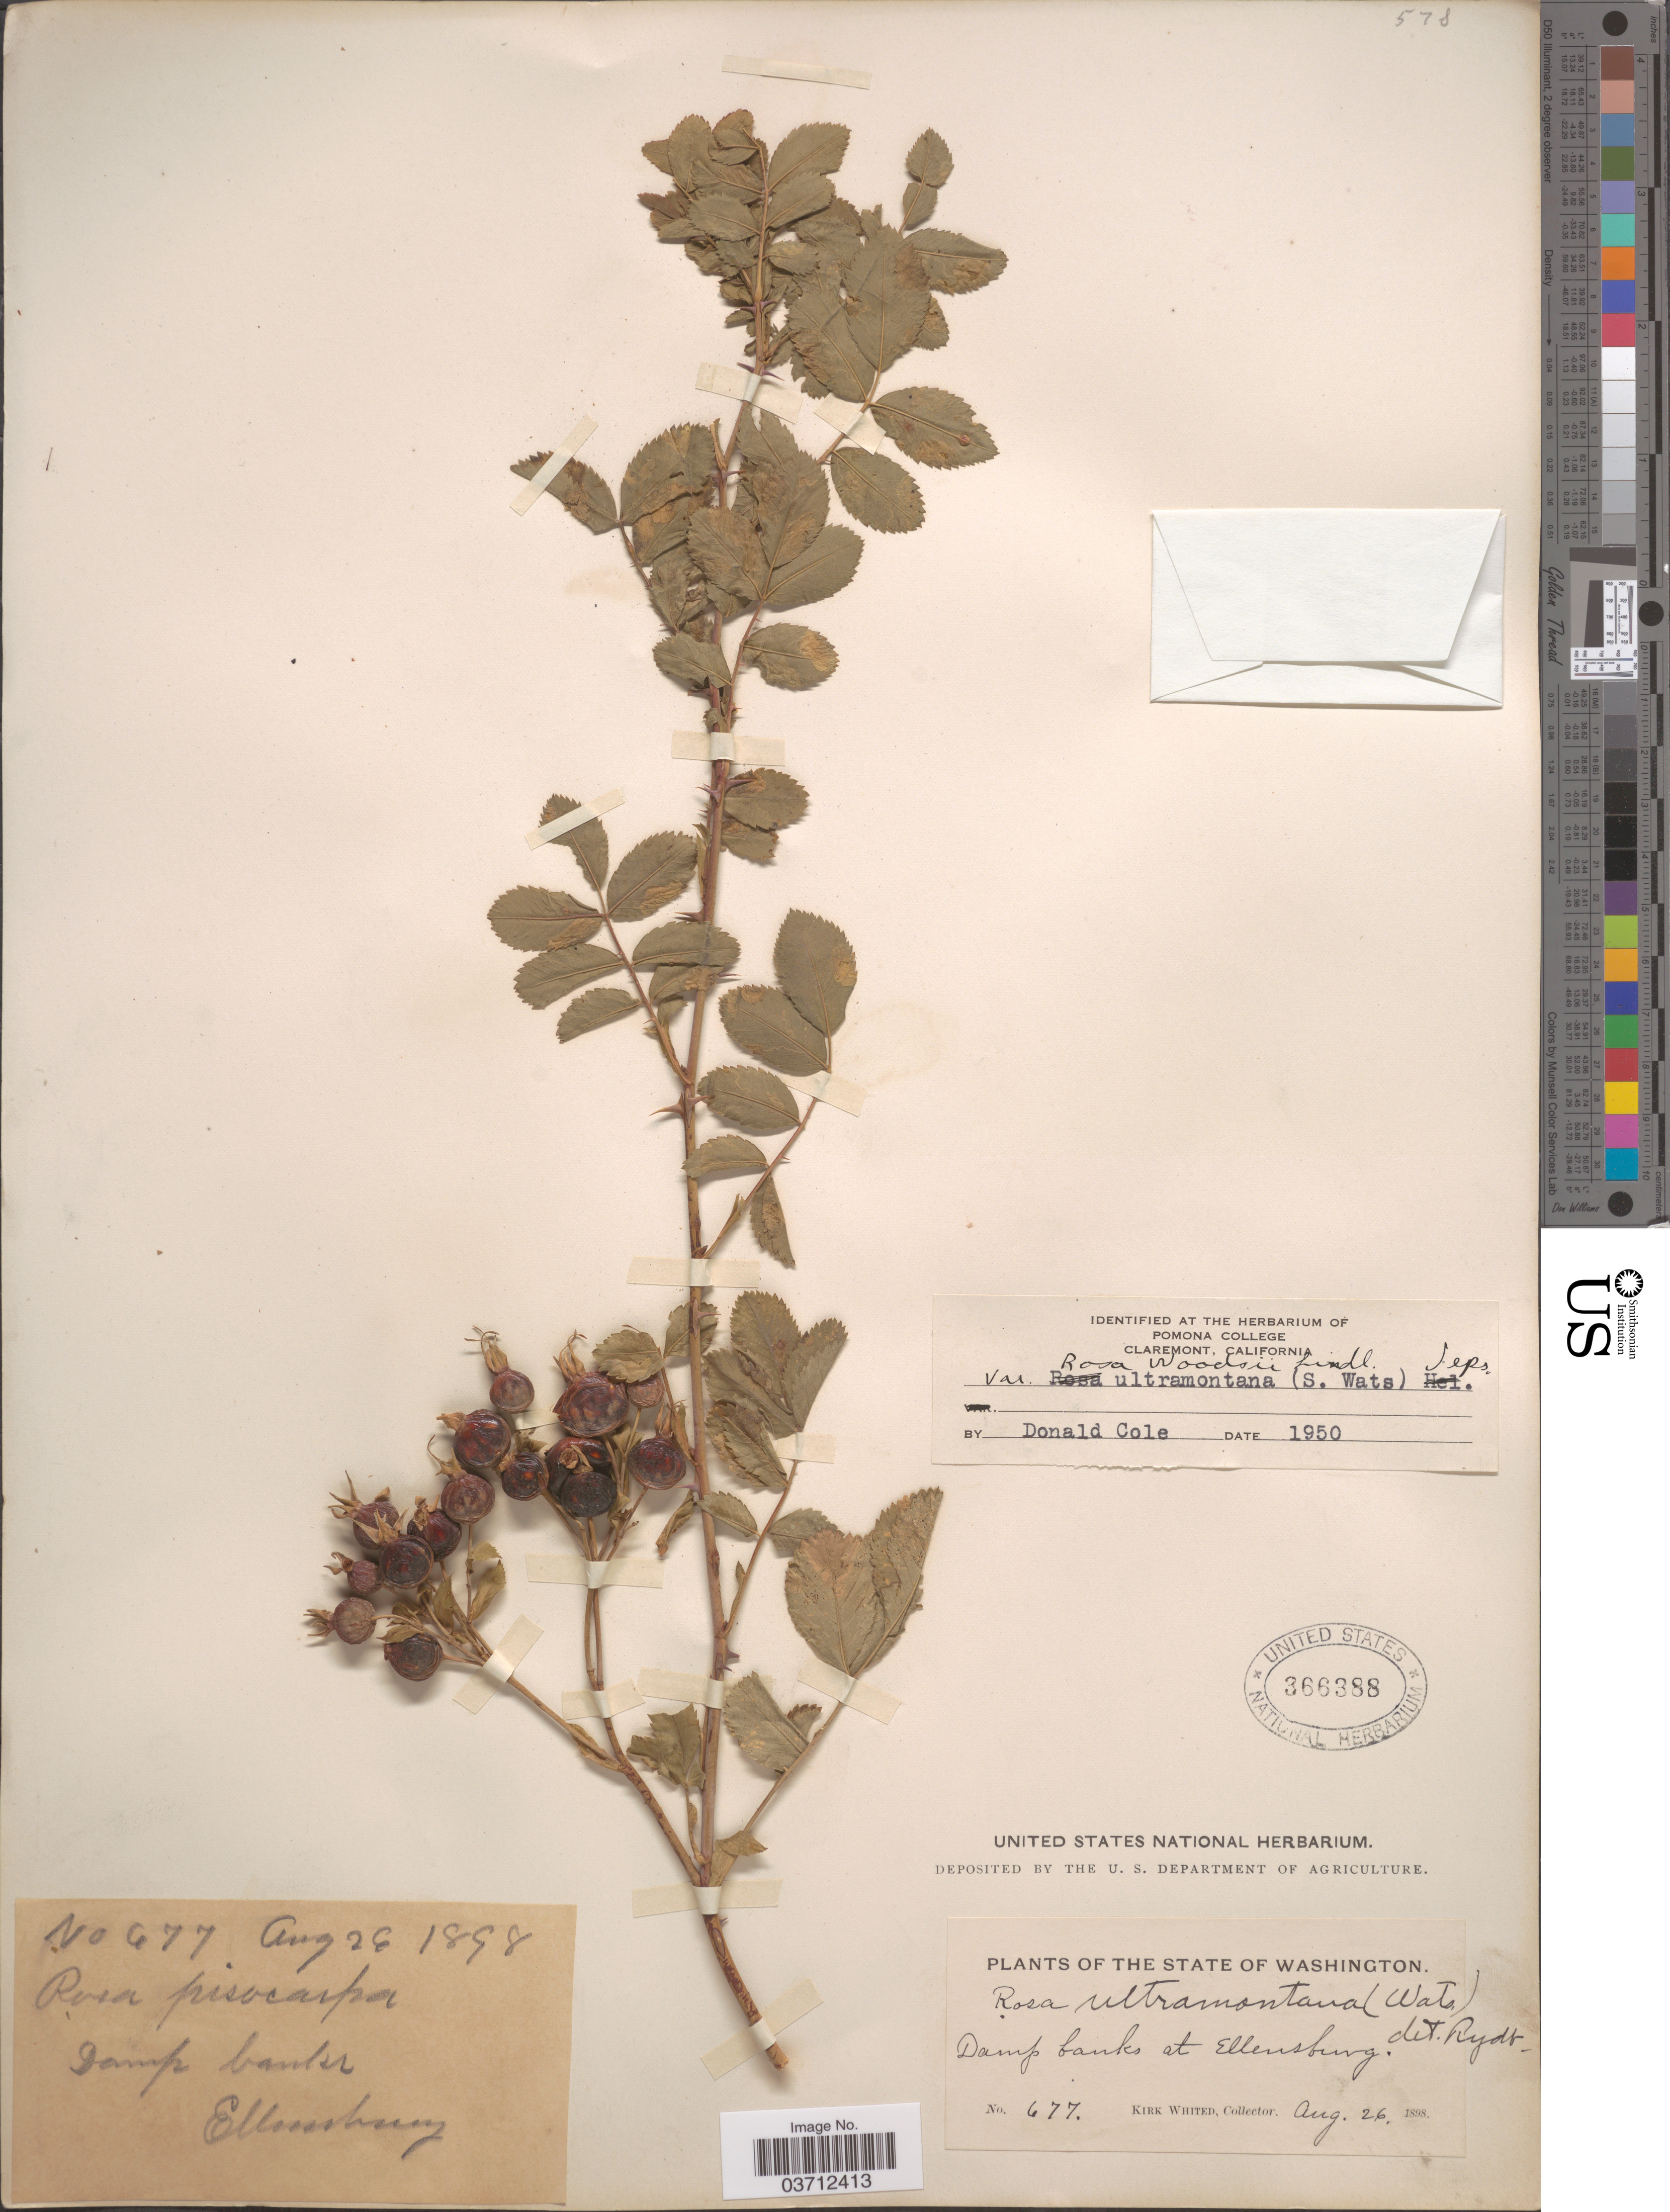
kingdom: Plantae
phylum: Tracheophyta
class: Magnoliopsida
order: Rosales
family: Rosaceae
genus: Rosa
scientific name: Rosa woodsii var. ultramontana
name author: Lindl.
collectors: K. Whited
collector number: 677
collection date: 1898-08-26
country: United States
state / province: Washington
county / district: Kittitas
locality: Damp banks at Ellensburg.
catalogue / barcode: US 366388